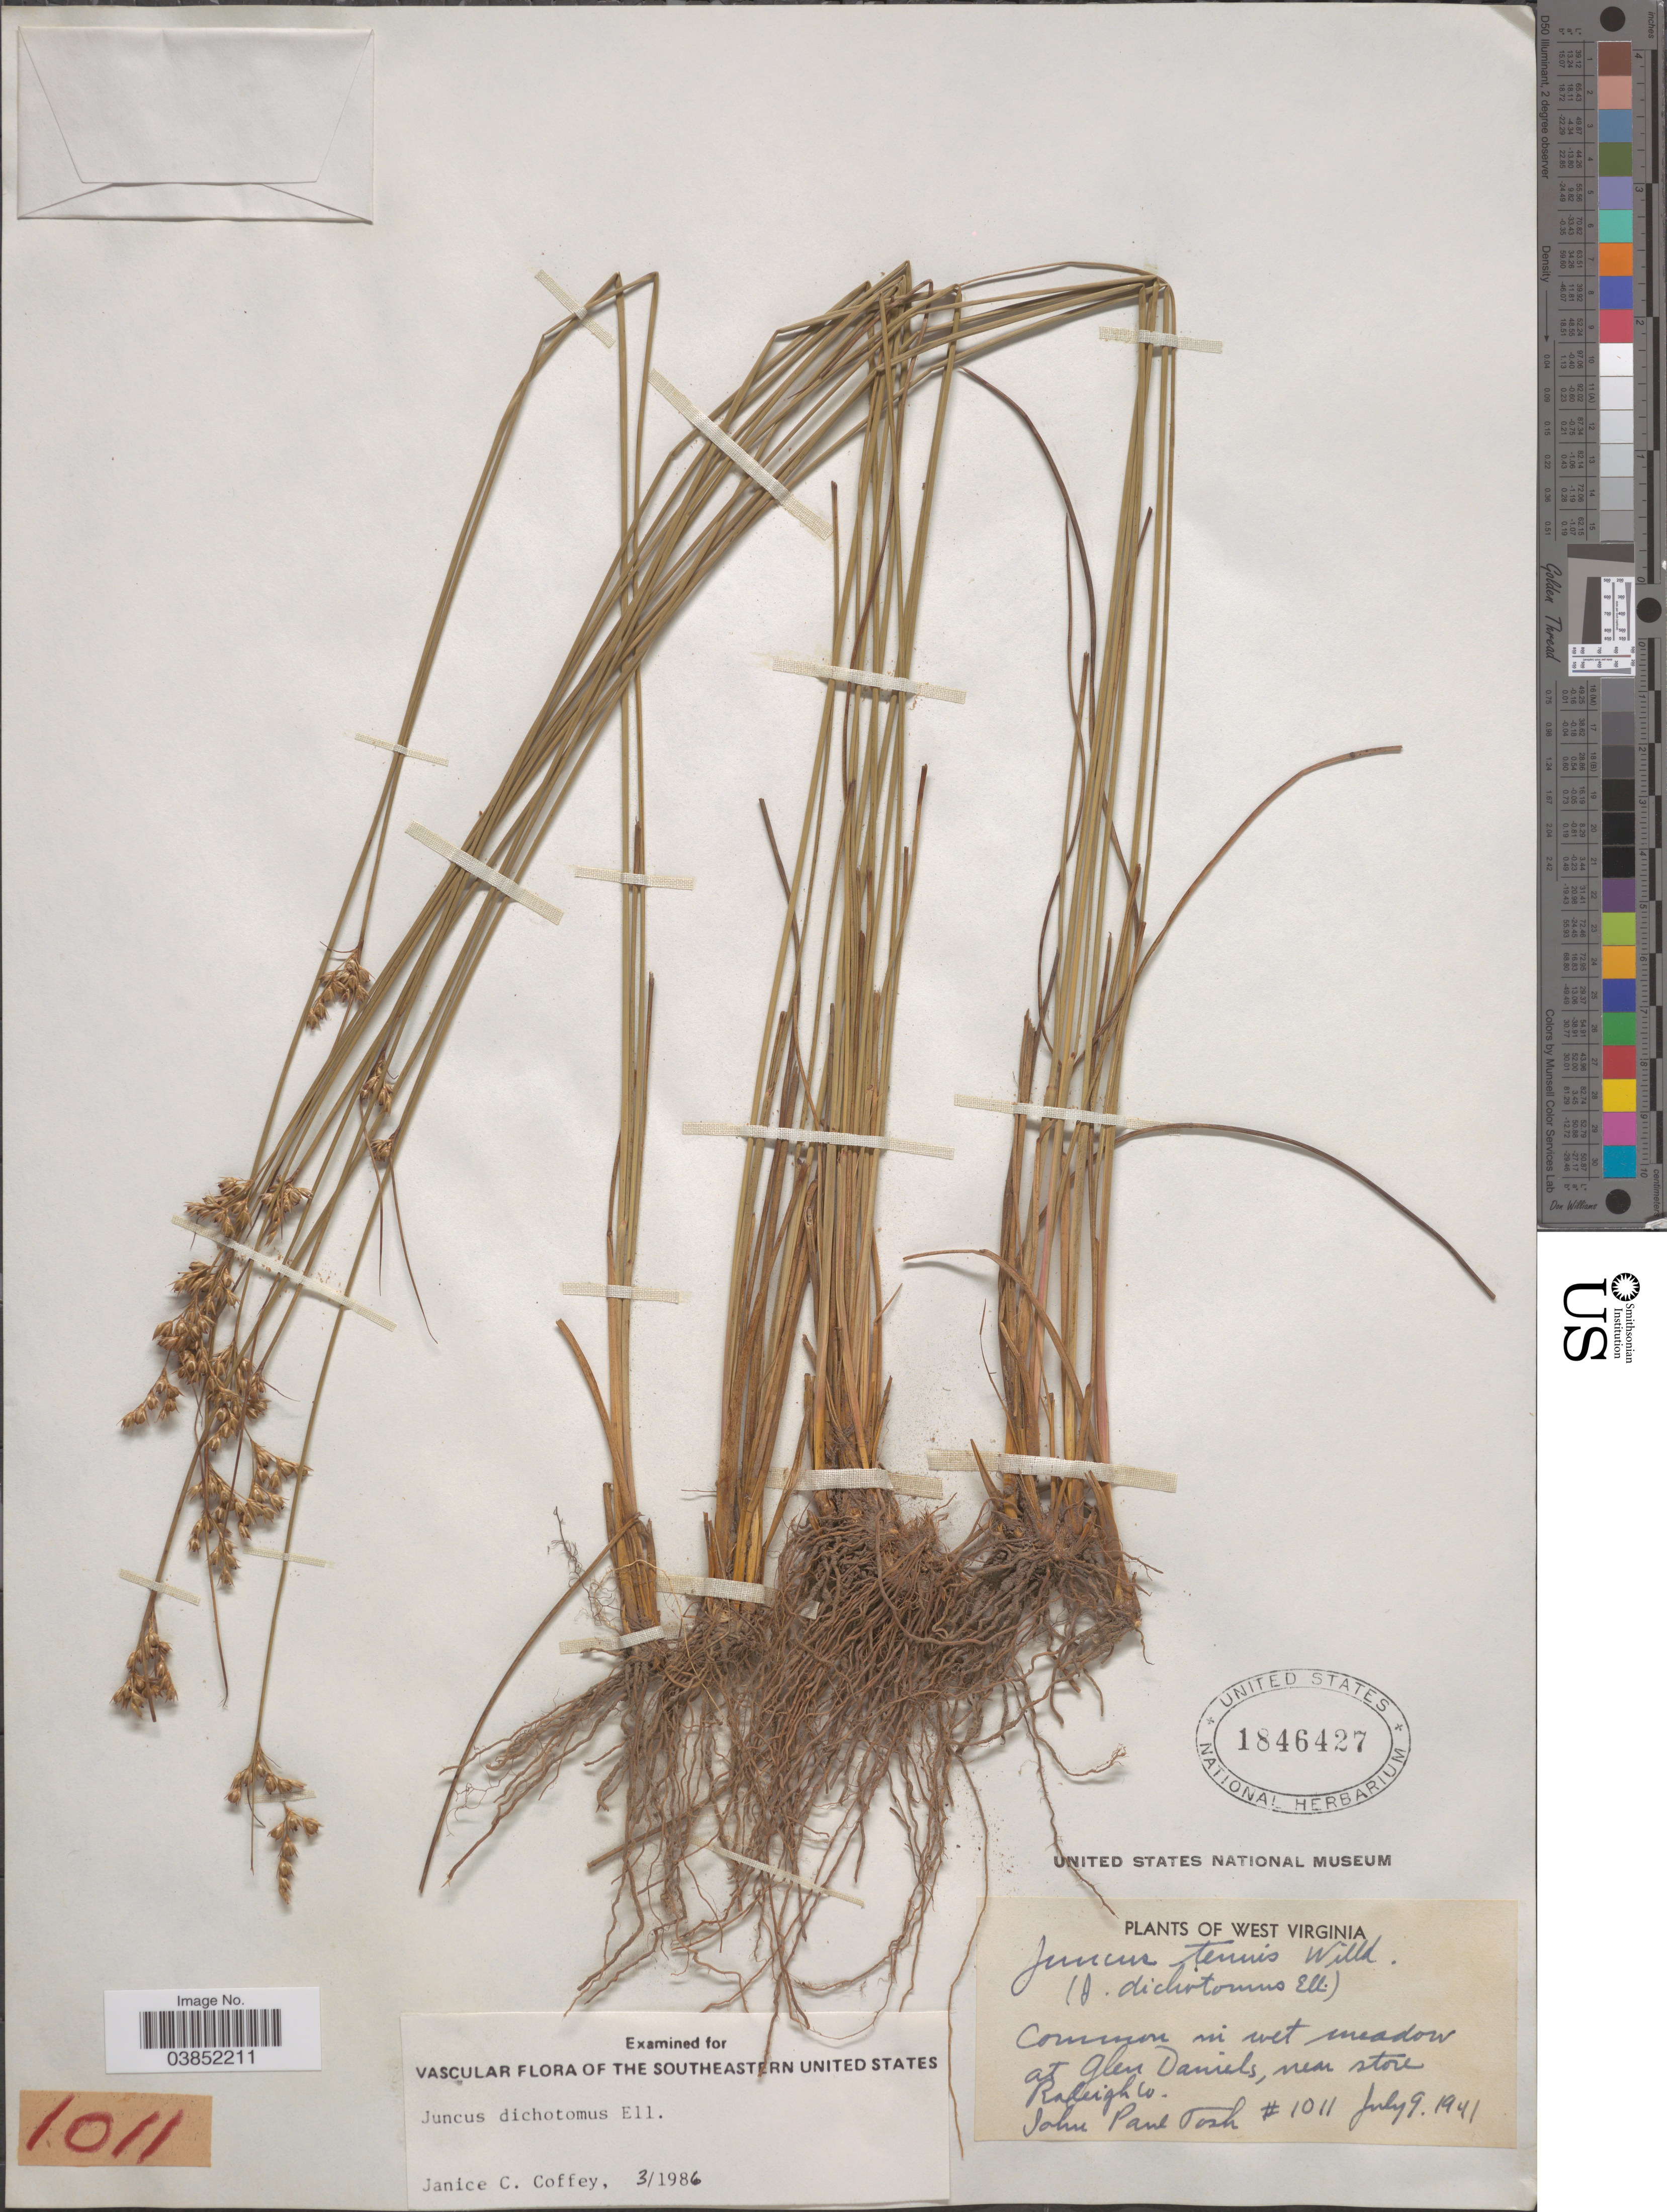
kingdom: Plantae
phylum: Tracheophyta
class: Liliopsida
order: Poales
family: Juncaceae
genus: Juncus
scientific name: Juncus dichotomus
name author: Elliott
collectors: J. Tosh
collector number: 1011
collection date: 1941-07-09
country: United States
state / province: West Virginia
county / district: Raleigh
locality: In wet meadow at Glen Daniels, near store Raleigh Co.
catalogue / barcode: US 1846427